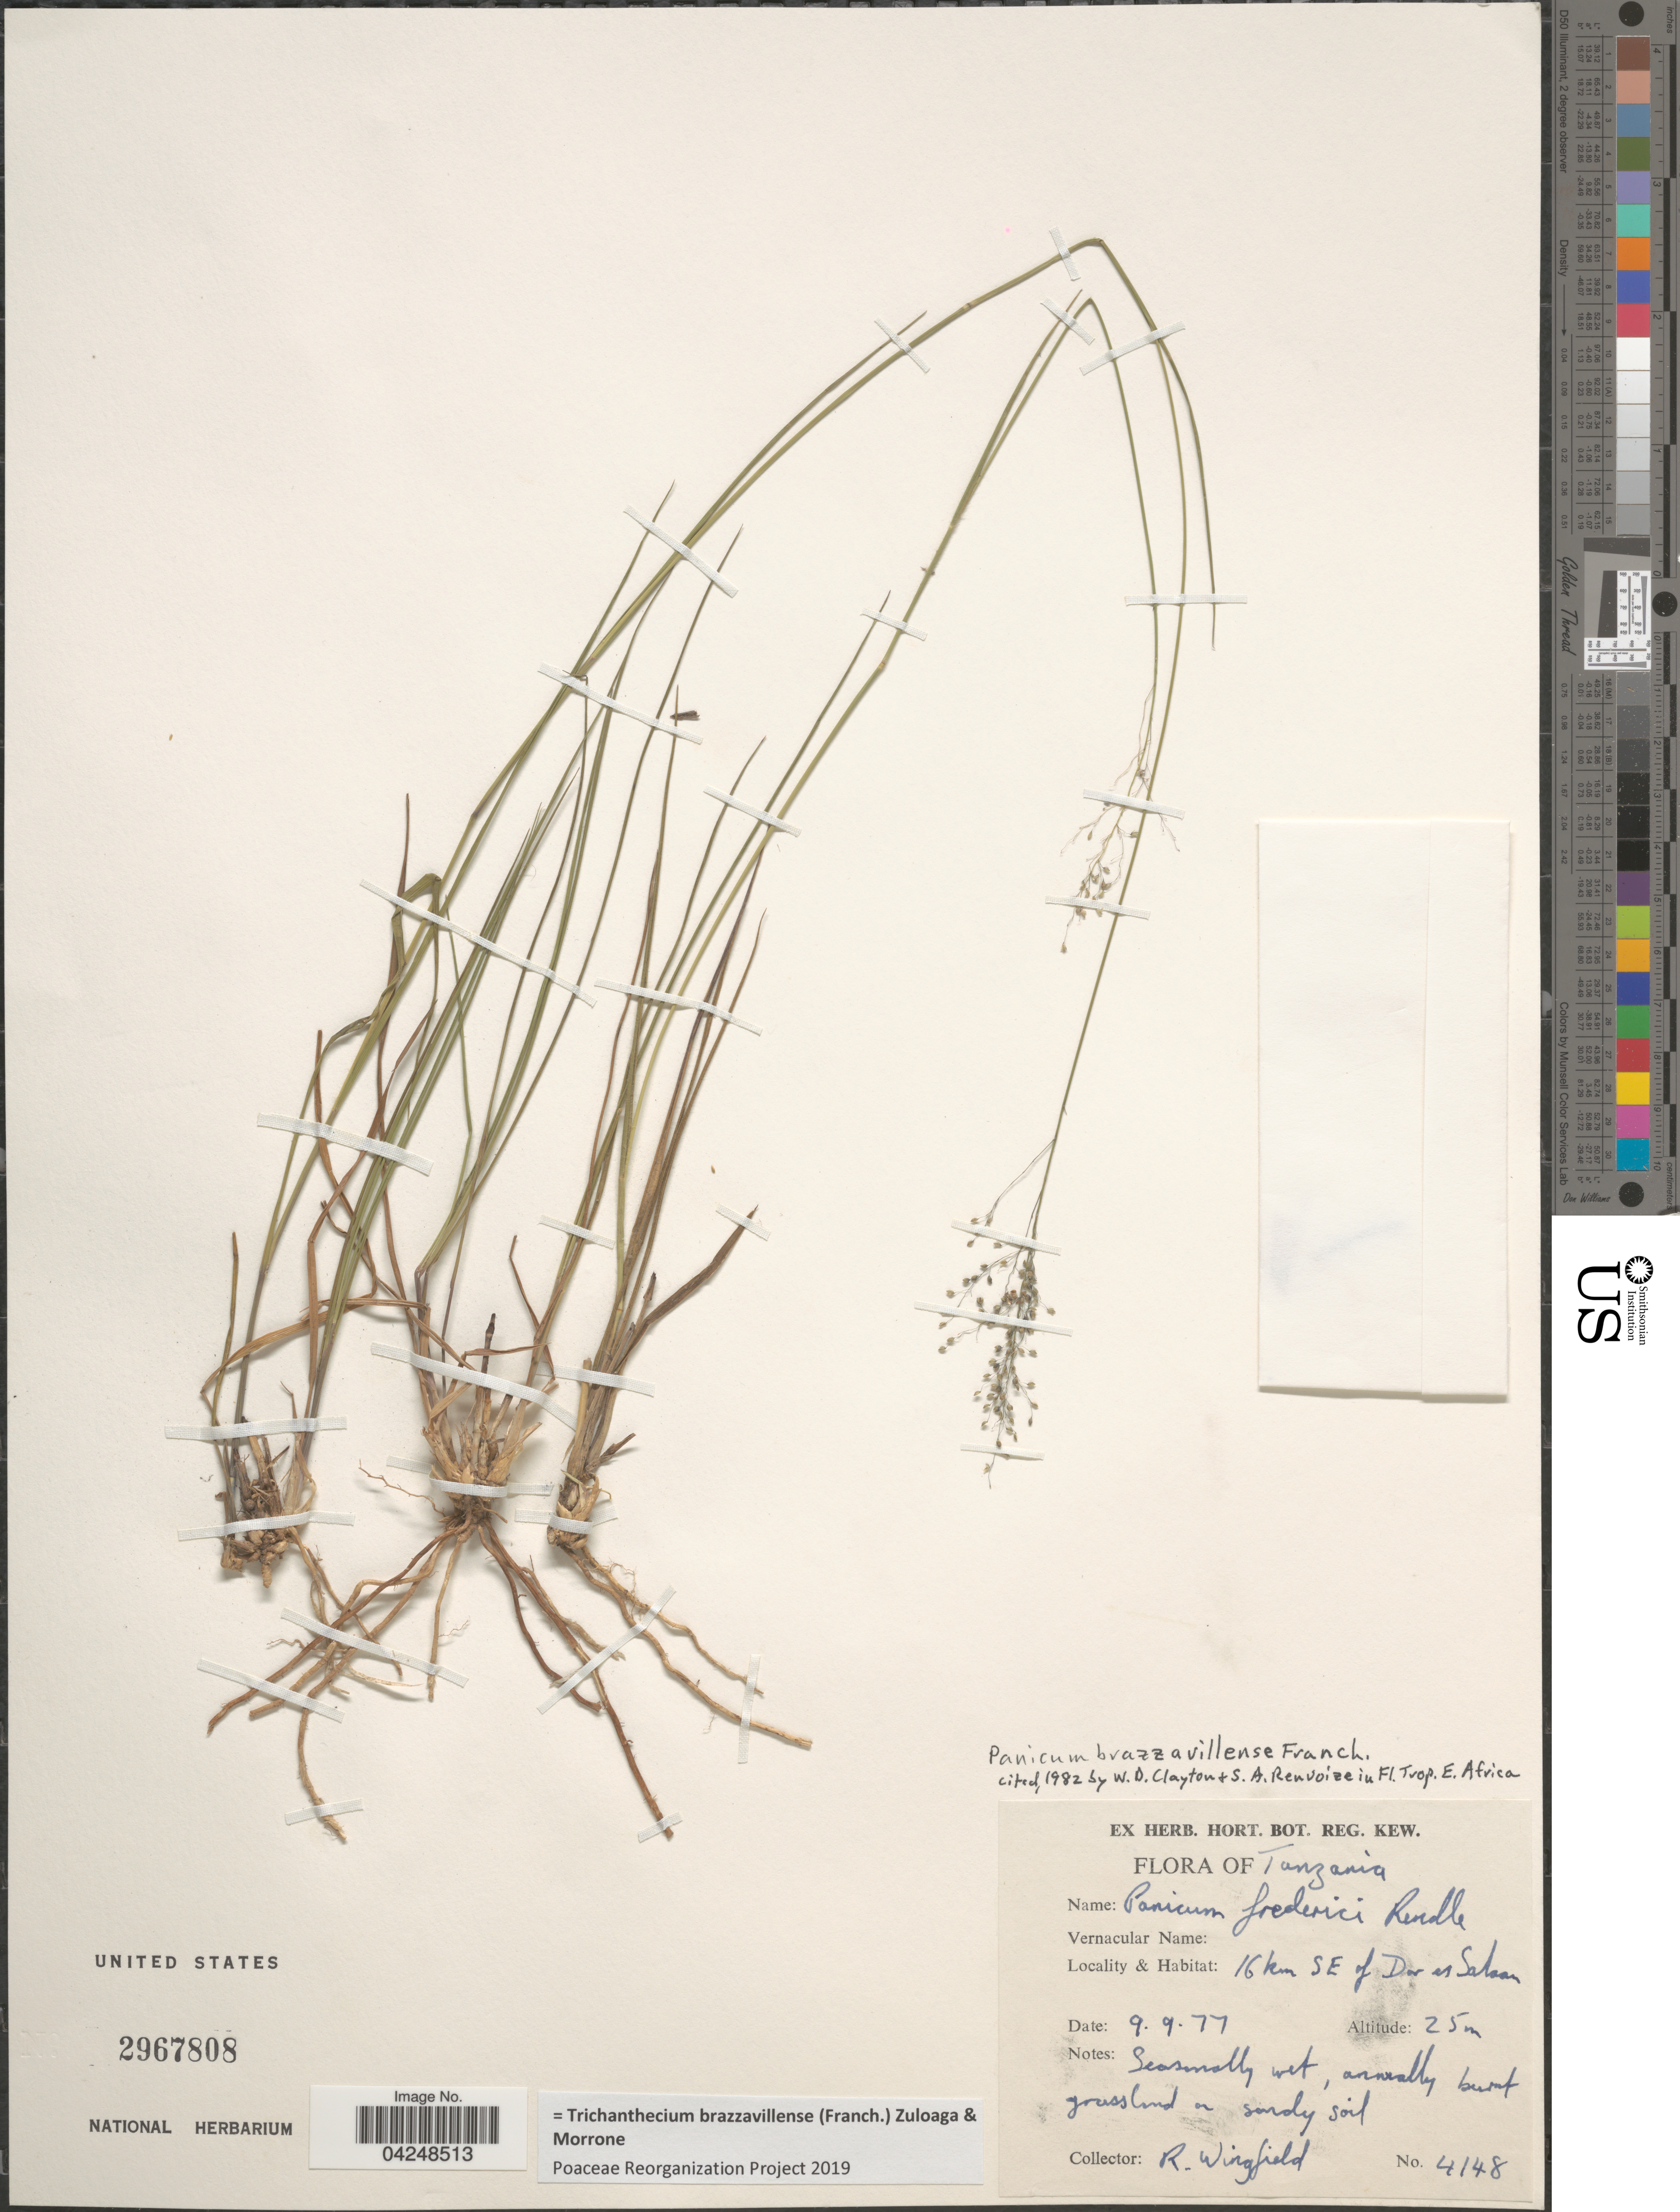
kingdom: Plantae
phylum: Tracheophyta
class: Liliopsida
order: Poales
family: Poaceae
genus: Trichanthecium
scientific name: Trichanthecium brazzavillense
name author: (Franch.) Zuloaga & Morrone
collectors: R. Wingfield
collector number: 4148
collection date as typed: Transcribed d/m/y: 9/9/77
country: Tanzania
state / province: Dar es Salaam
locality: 16km SE of Dar es Salaam.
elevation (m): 25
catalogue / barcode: US 2967808